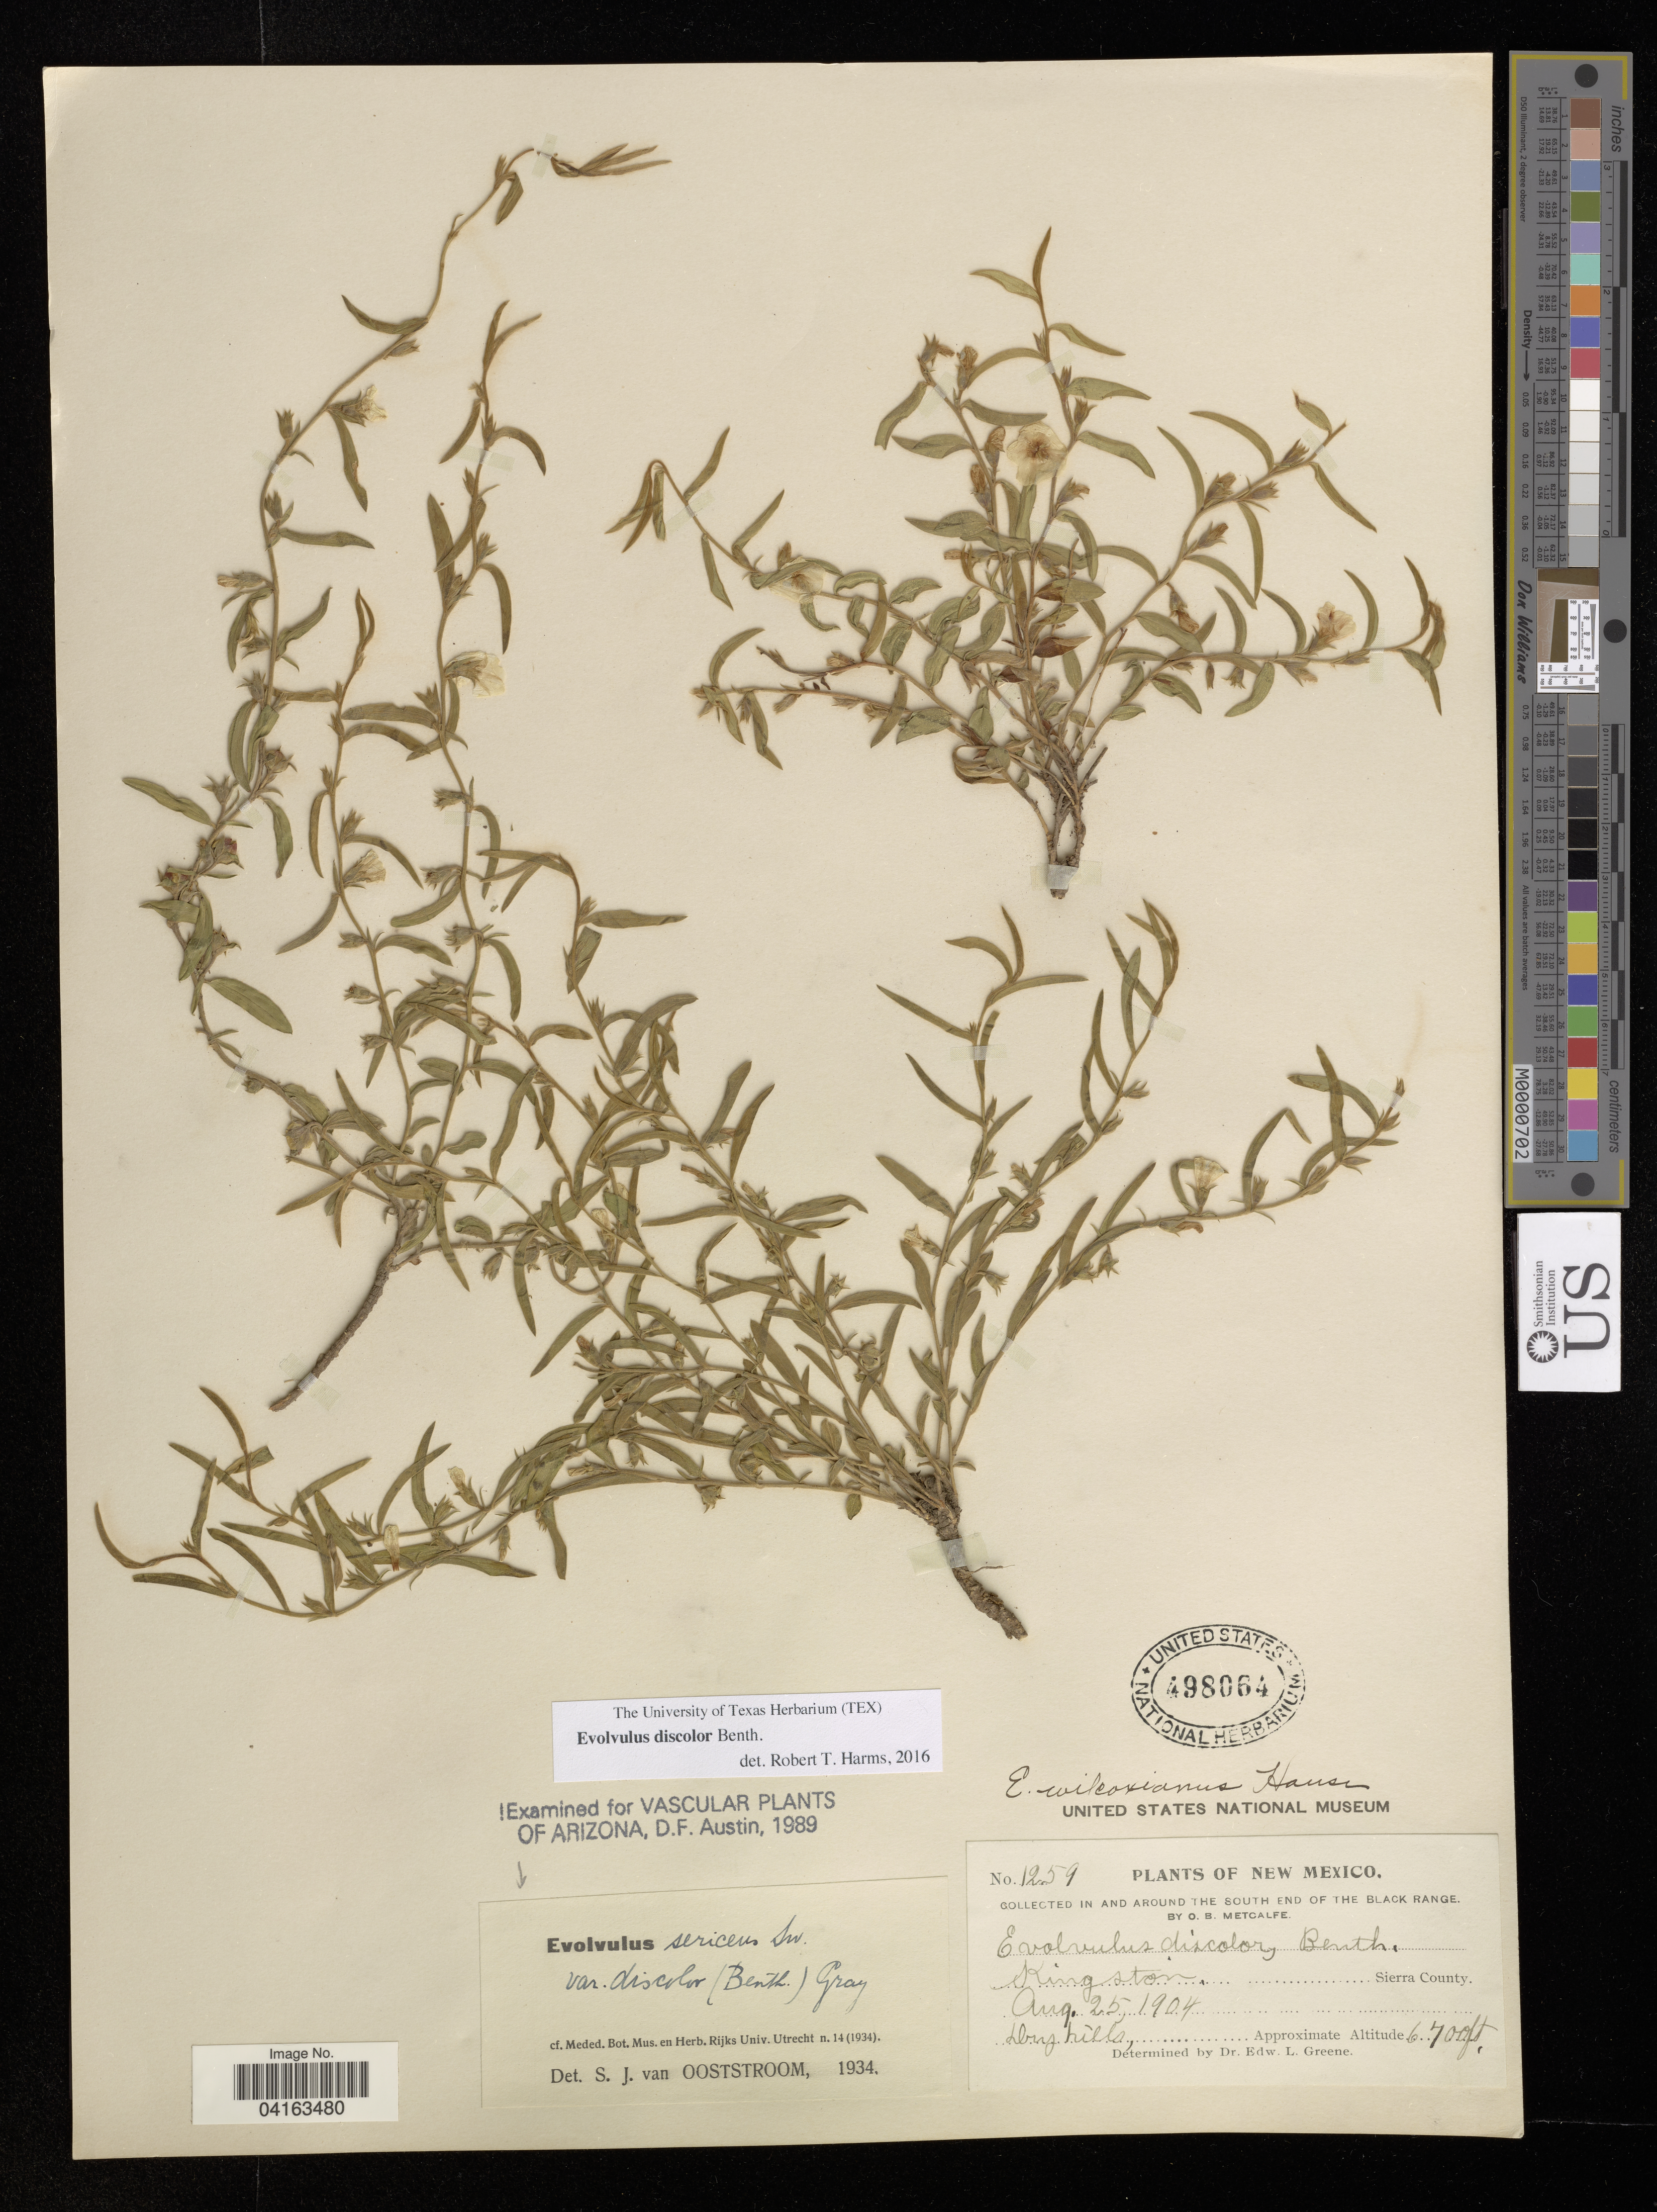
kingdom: Plantae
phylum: Tracheophyta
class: Magnoliopsida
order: Solanales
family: Convolvulaceae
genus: Evolvulus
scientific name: Evolvulus discolor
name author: Benth.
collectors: O. B. Metcalfe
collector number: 1259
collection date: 1904-08-25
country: United States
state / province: New Mexico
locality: In and around the south end of The Black Range. Kingston, Sierra County.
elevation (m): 2042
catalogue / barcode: US 498064